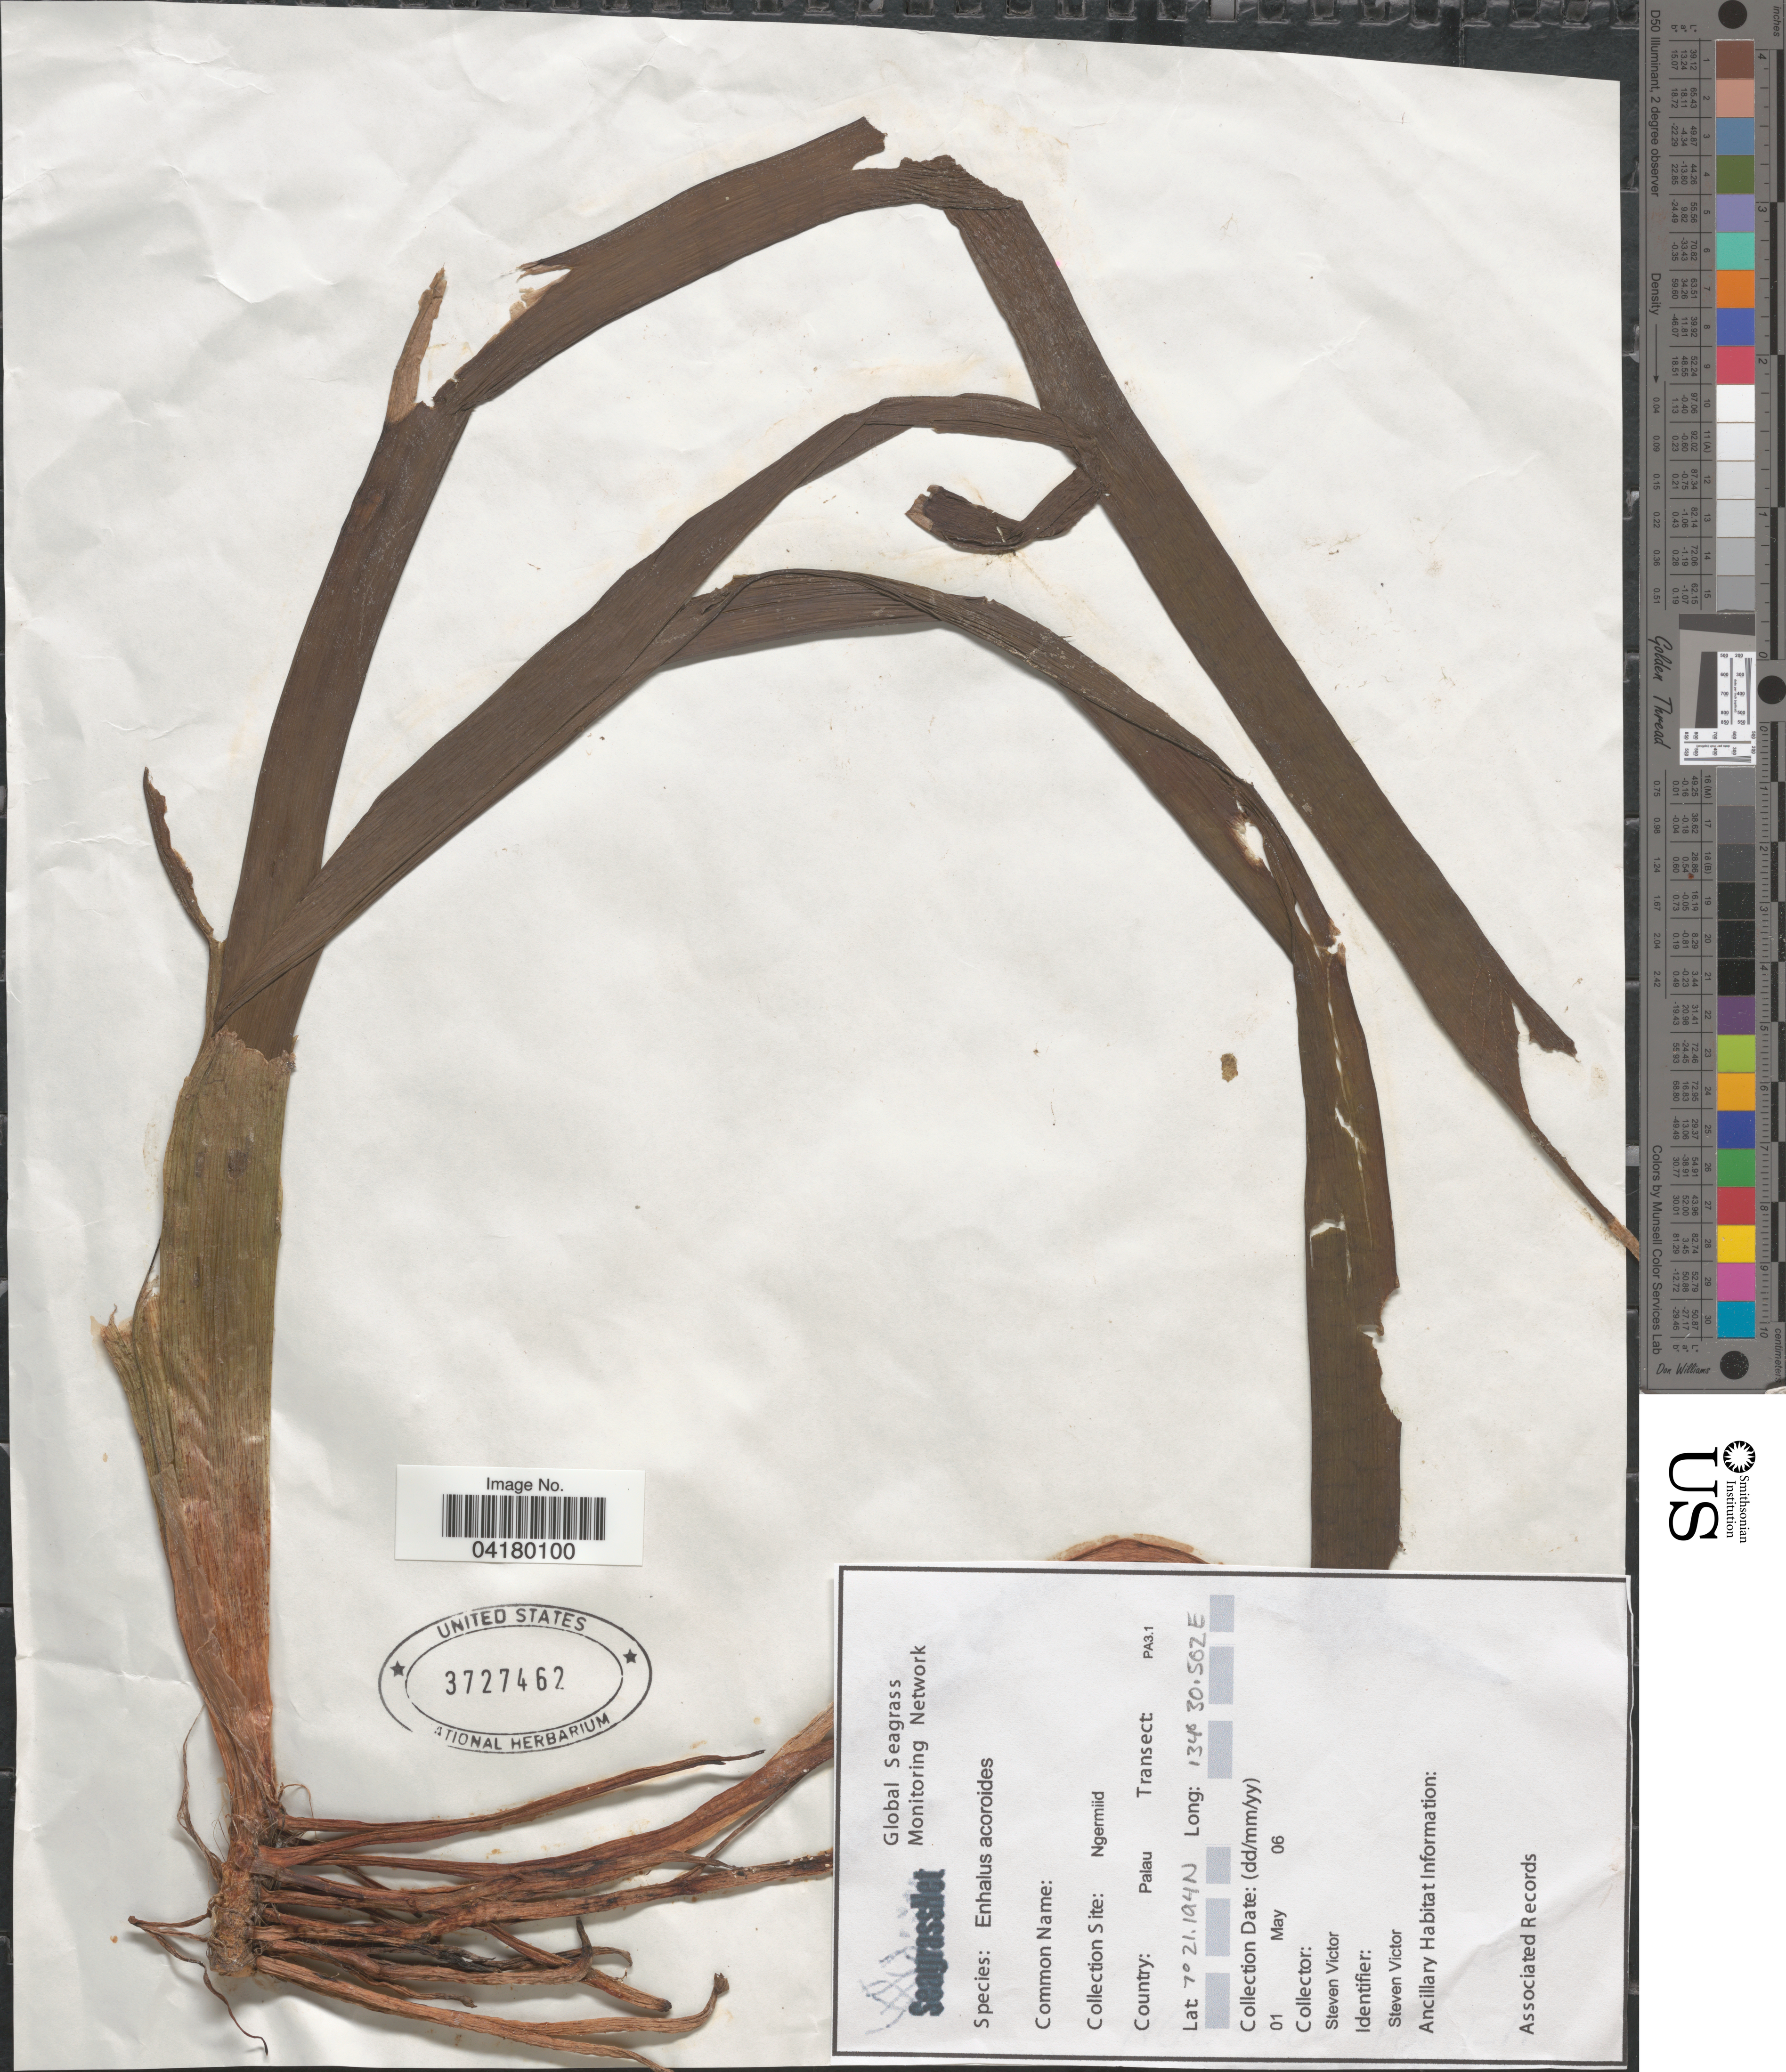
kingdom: Plantae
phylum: Tracheophyta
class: Liliopsida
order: Alismatales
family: Hydrocharitaceae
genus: Enhalus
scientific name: Enhalus acoroides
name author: (L. f.) Royle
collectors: S. Victor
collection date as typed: Transcribed d/m/y: 1/5/6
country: Palau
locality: Collection Site: Ngermiid. Country: Palau. Transect: PA3.1.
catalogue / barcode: US 3727462